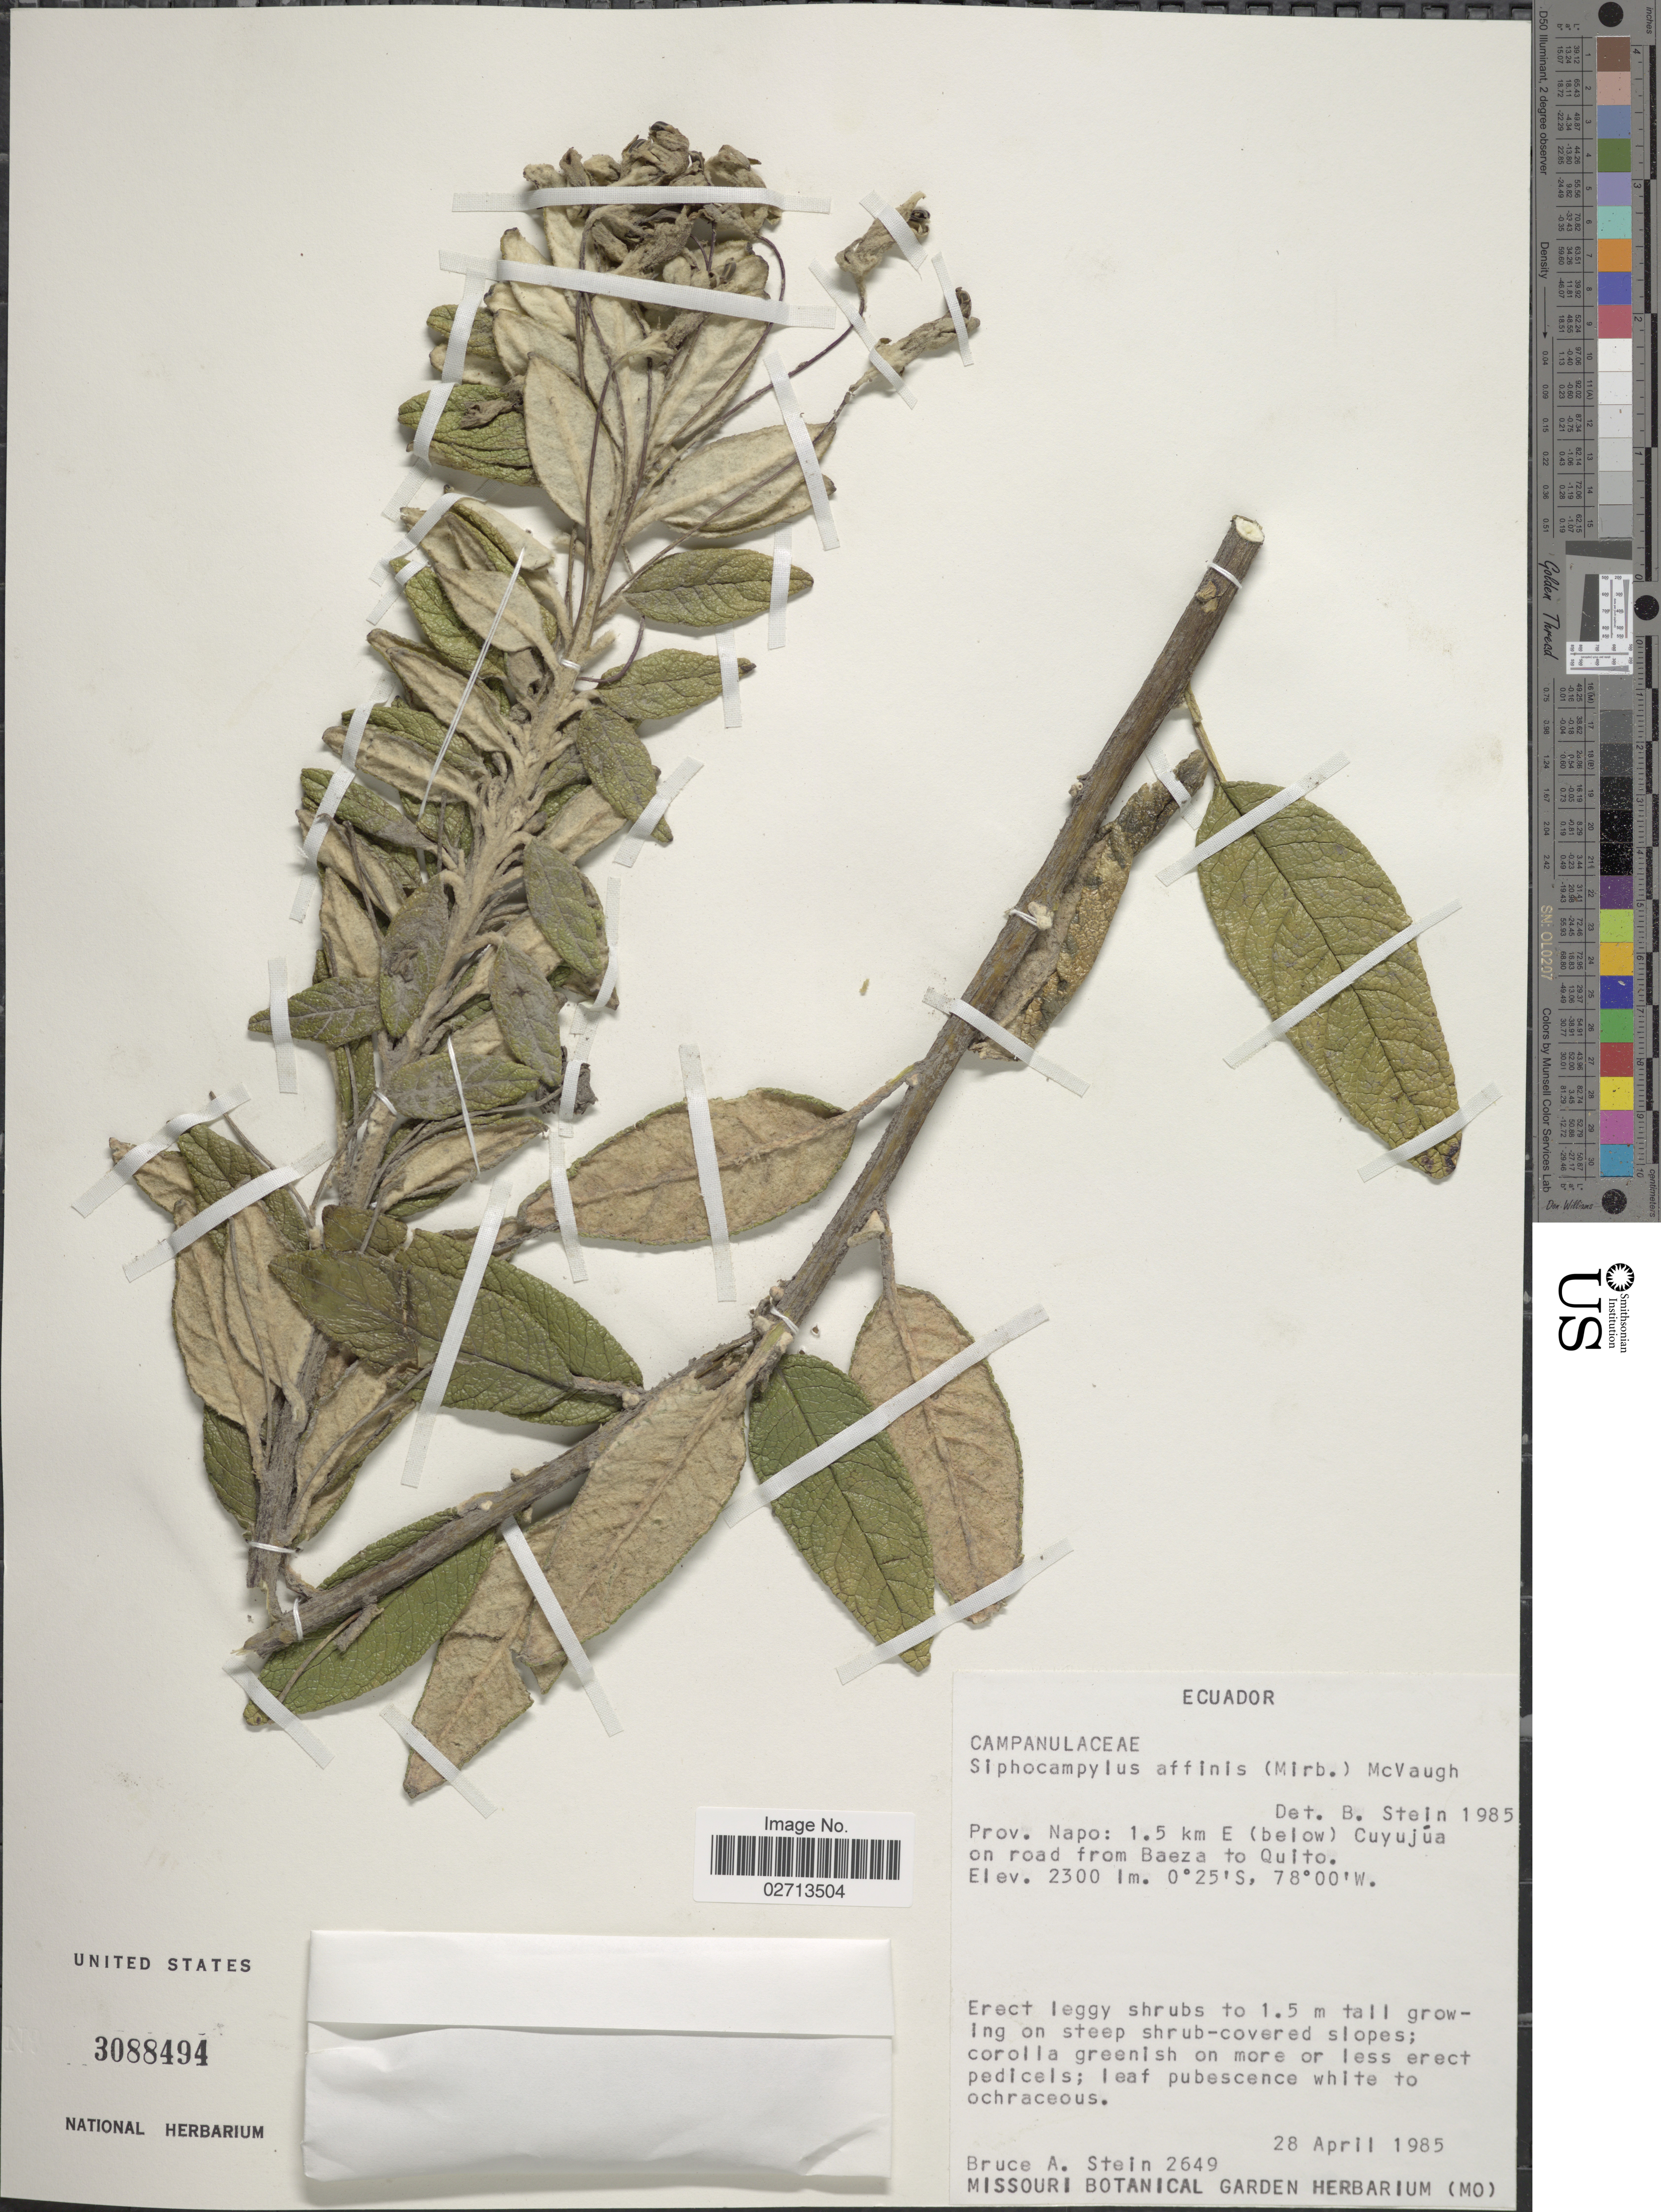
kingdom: Plantae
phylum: Tracheophyta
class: Magnoliopsida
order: Asterales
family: Campanulaceae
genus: Siphocampylus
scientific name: Siphocampylus affinis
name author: (Mirb.) McVaugh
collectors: B. A. Stein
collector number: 2649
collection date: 1985-04-28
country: Ecuador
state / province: Napo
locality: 1.5 km E (below) Cuyujua on road from Baeza to Quito.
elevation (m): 2300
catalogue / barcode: US 3088494